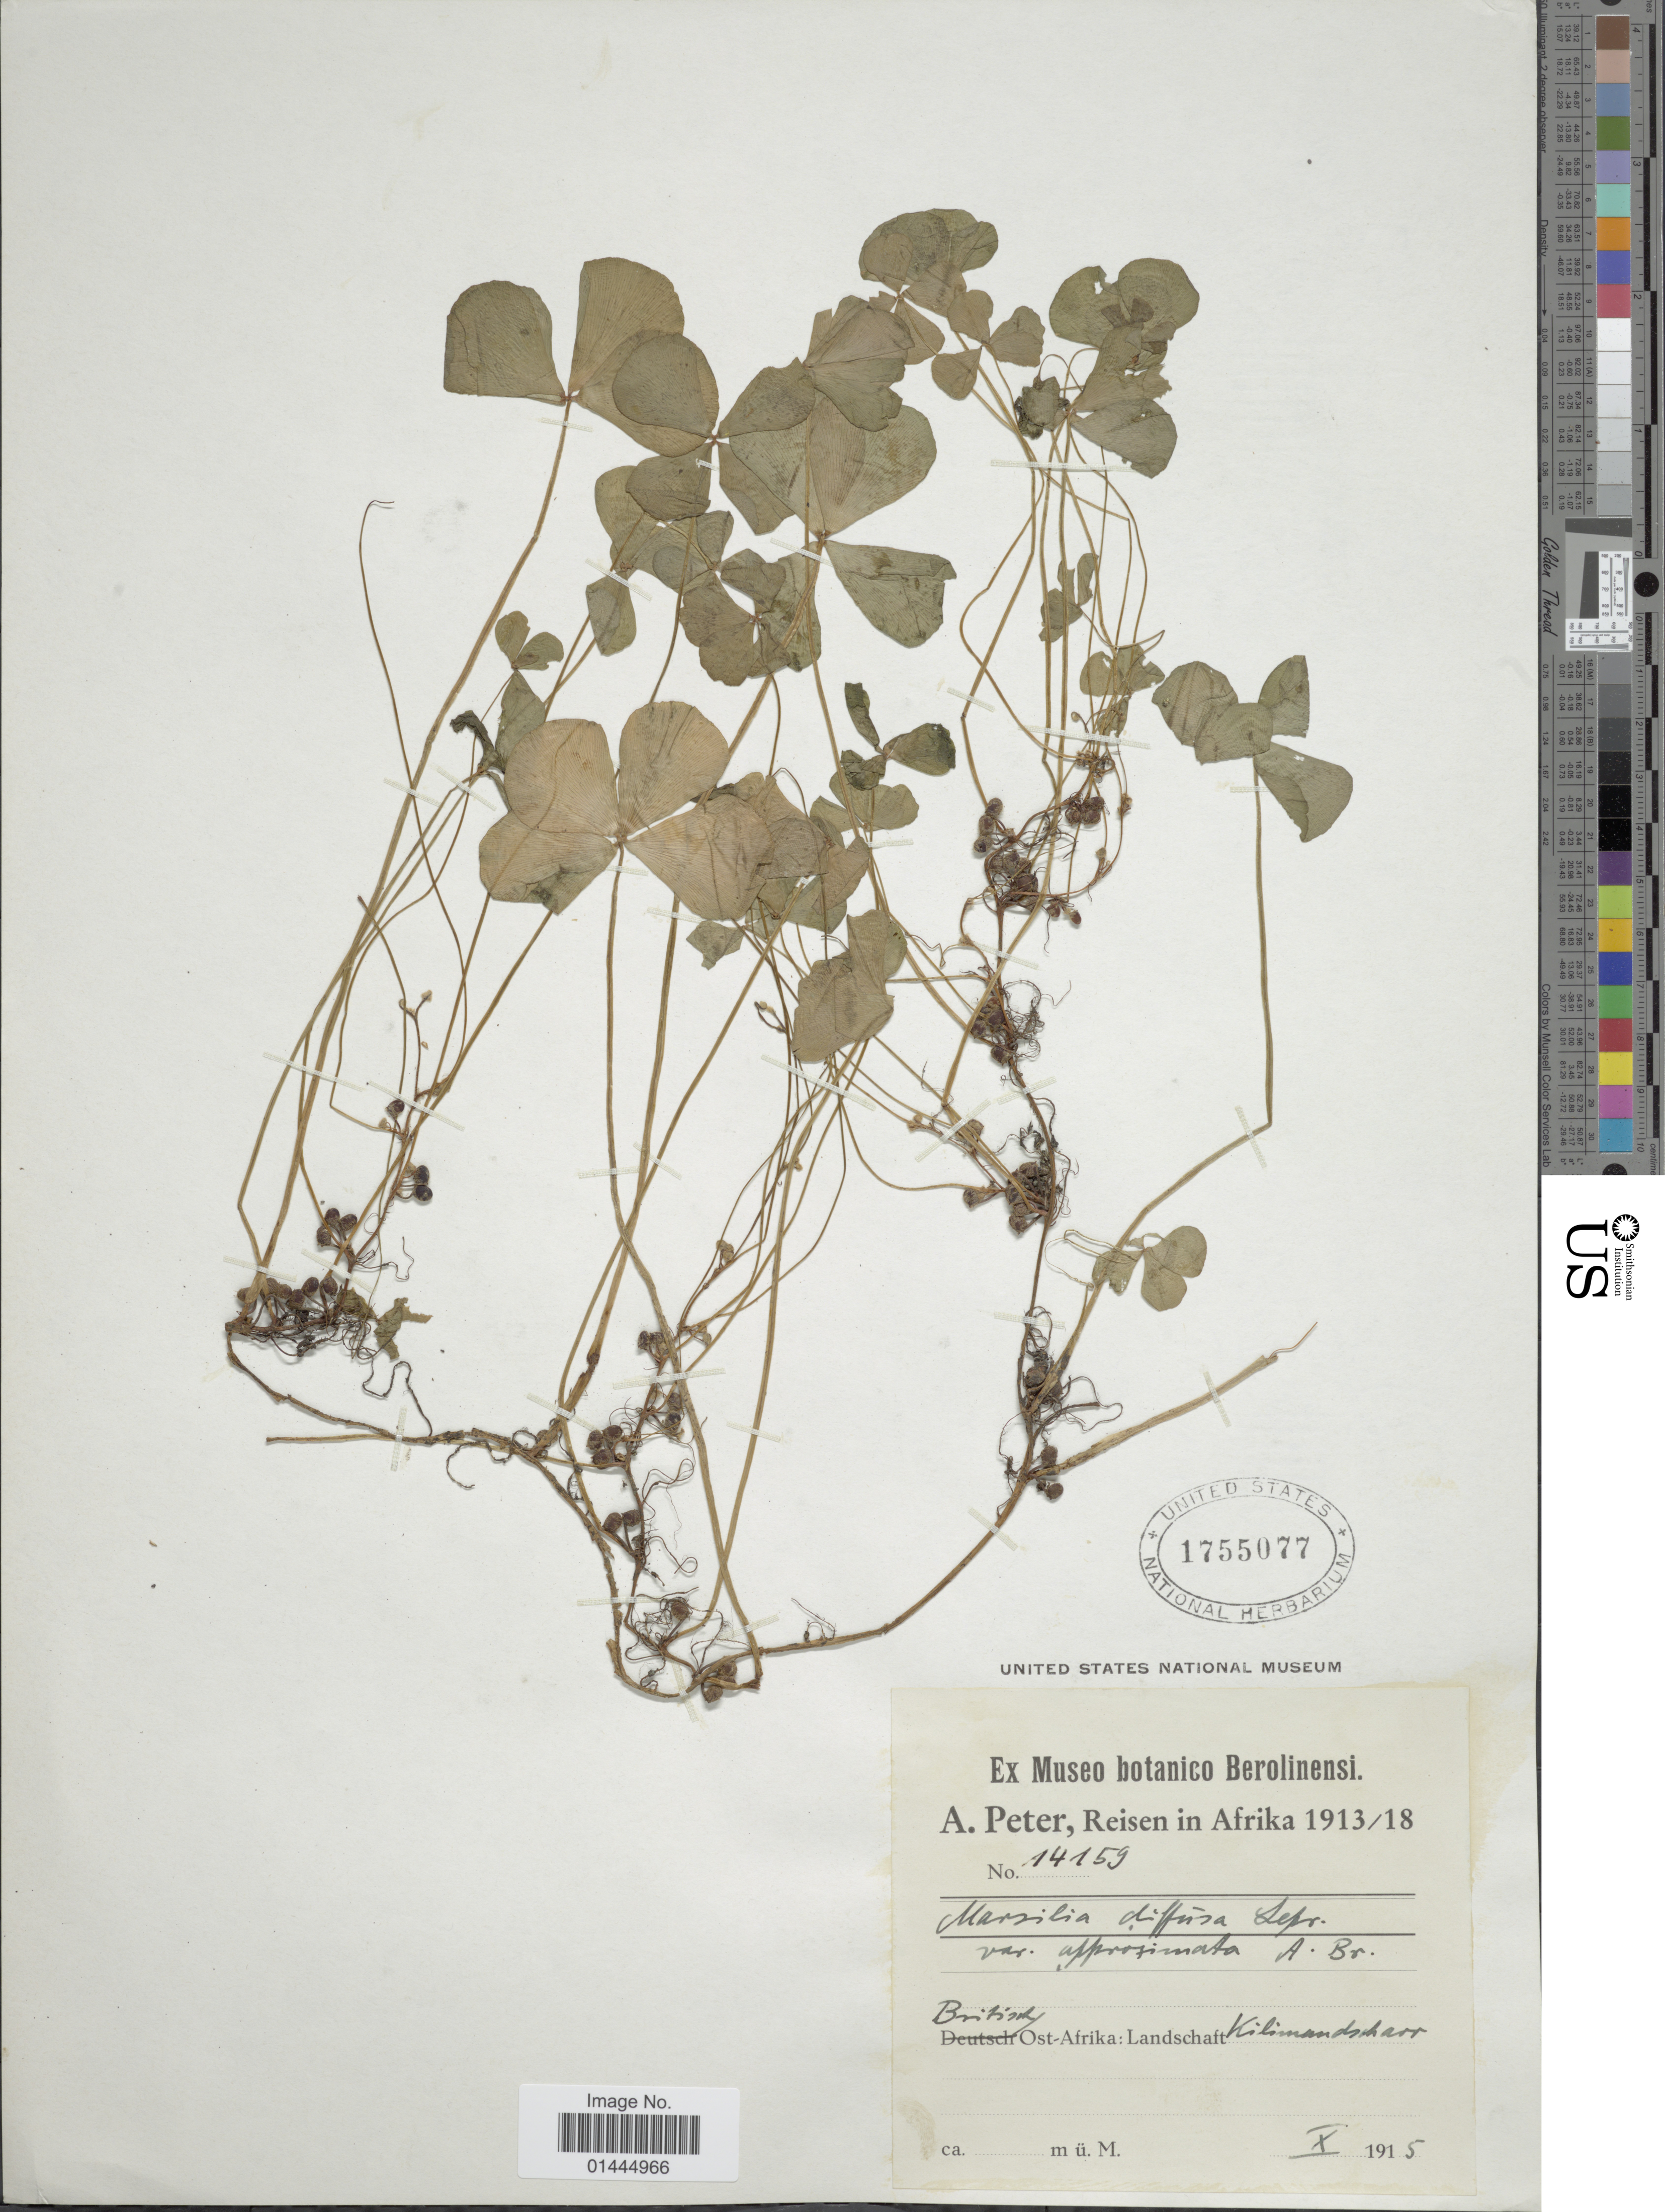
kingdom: Plantae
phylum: Tracheophyta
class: Polypodiopsida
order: Salviniales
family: Marsileaceae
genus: Marsilea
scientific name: Marsilea diffusa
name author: Lepr. ex A. Braun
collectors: A. Peter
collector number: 14159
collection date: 1915-10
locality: British Ost-Afrika: Landchaft Kilimandsharr [interpreted].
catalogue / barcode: US 1755077